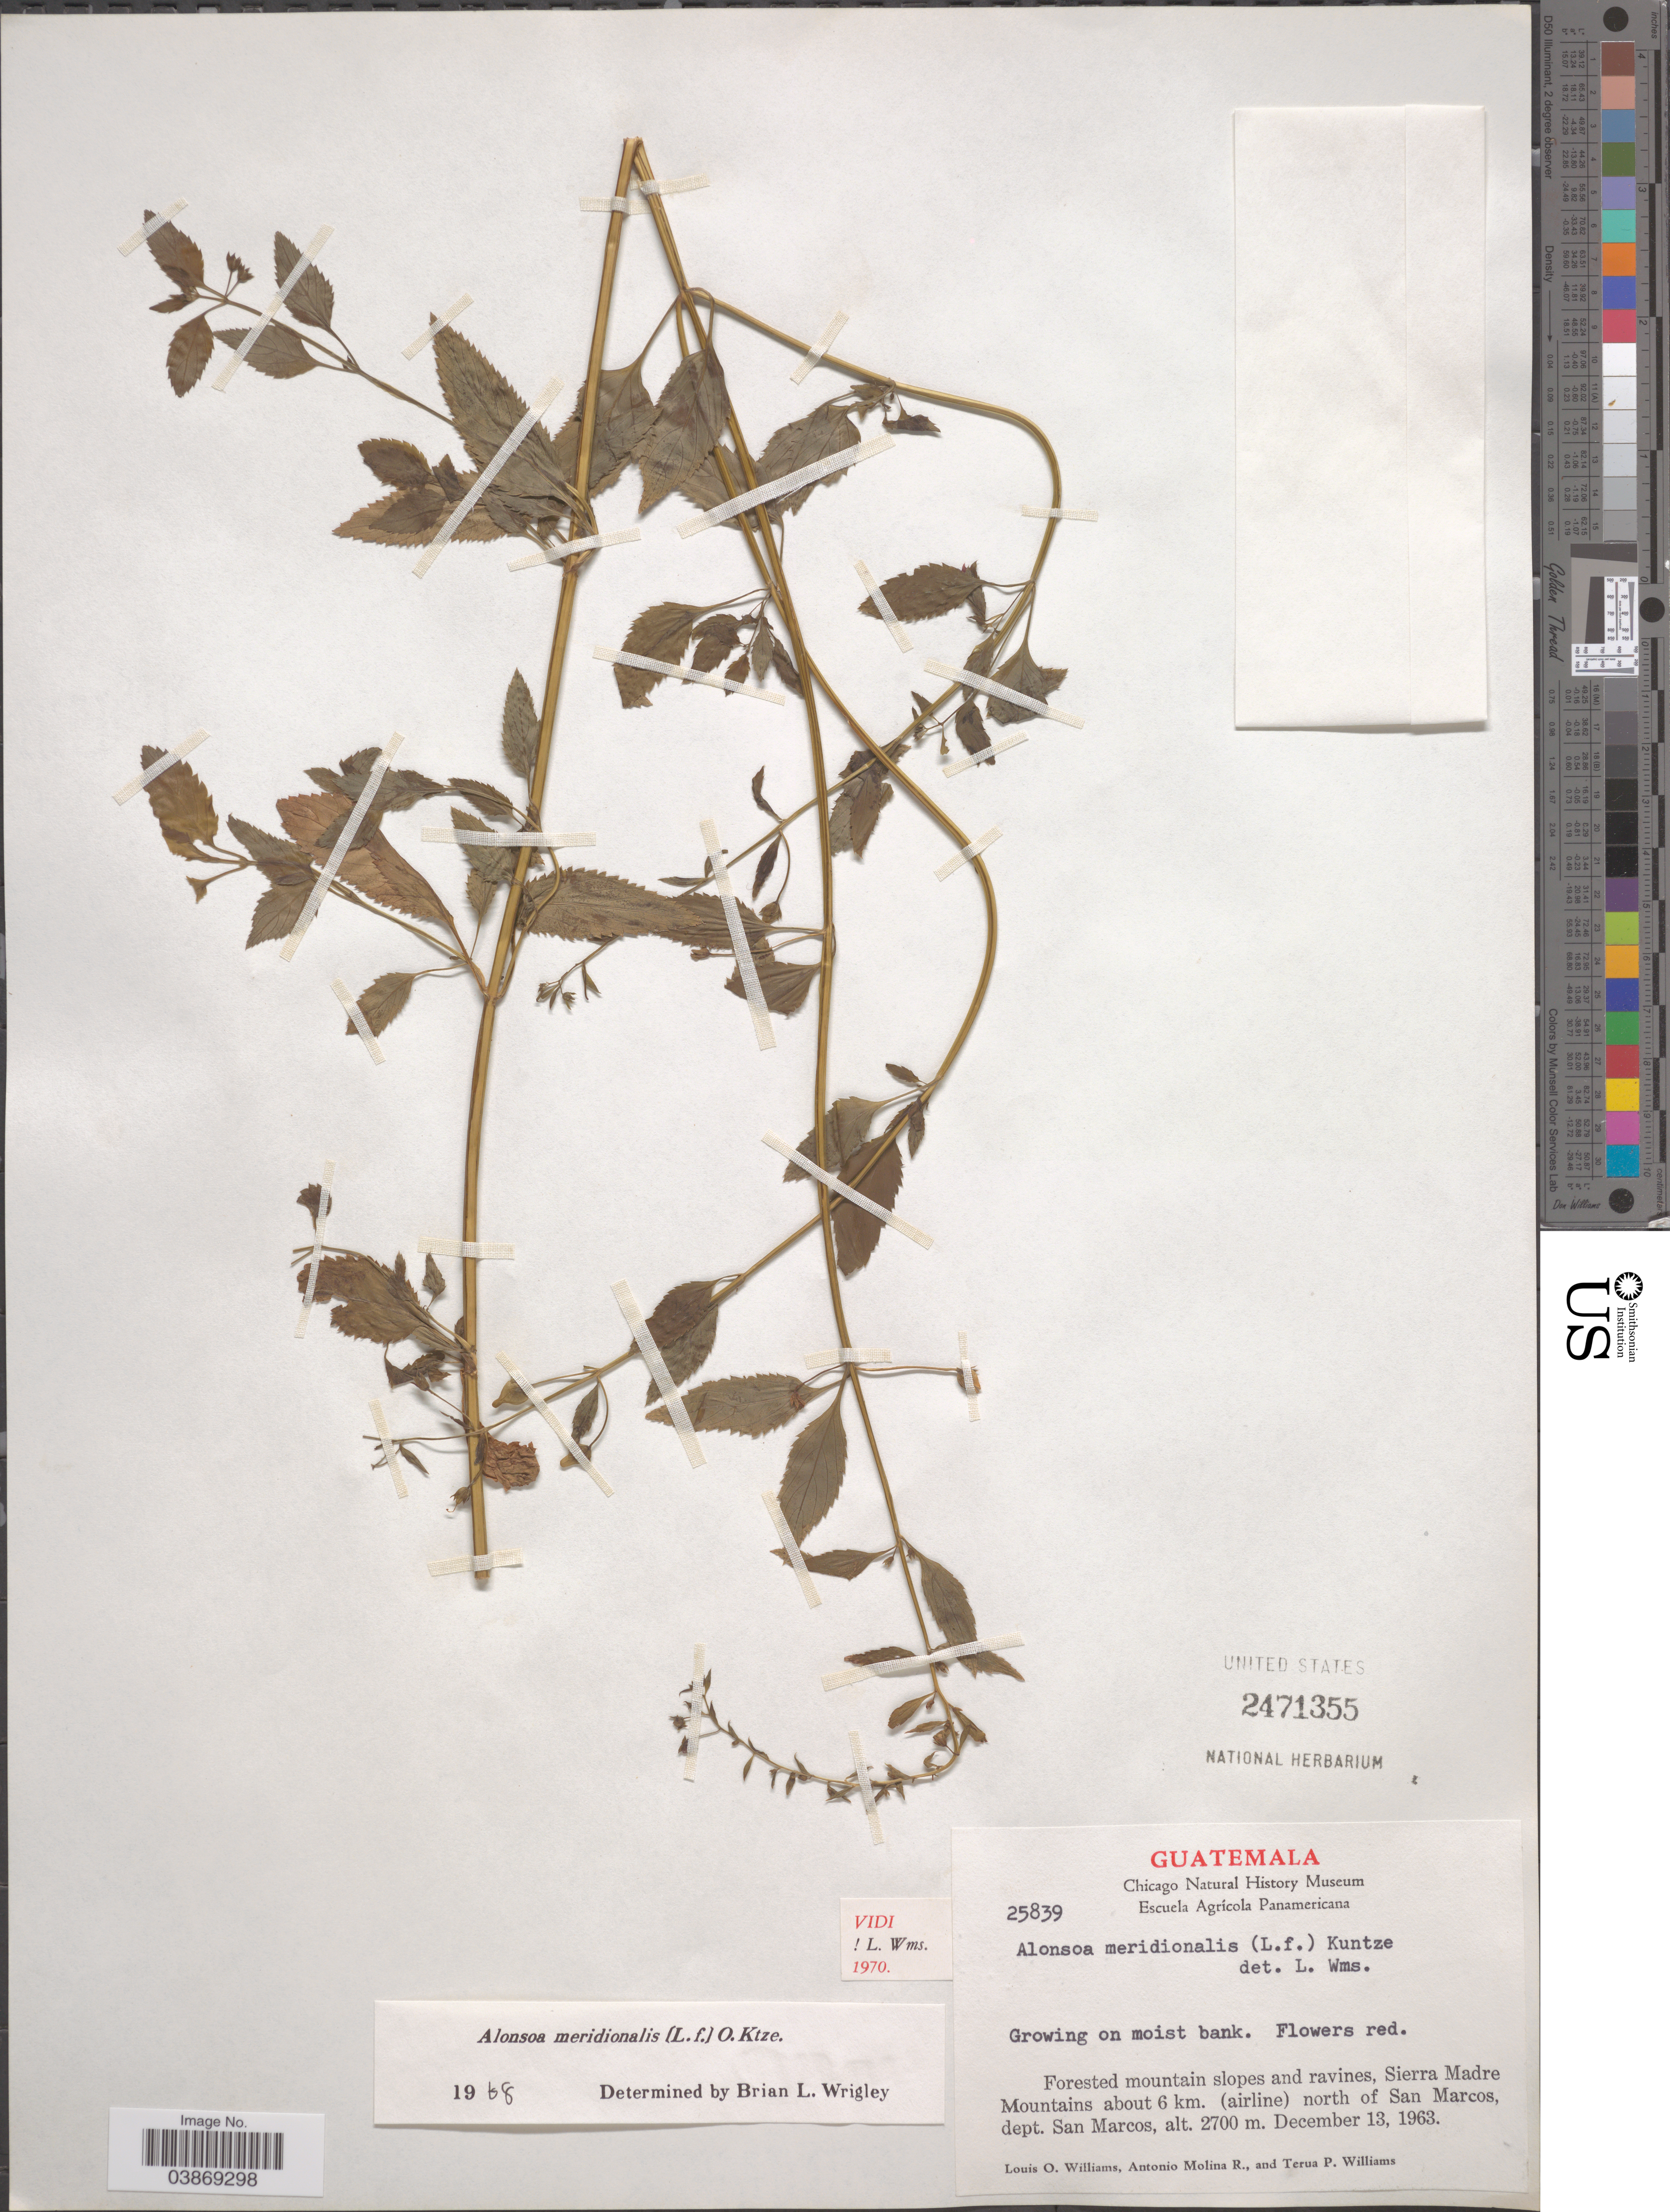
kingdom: Plantae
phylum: Tracheophyta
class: Magnoliopsida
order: Lamiales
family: Scrophulariaceae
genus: Alonsoa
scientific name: Alonsoa meridionalis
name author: (L. f.) Kuntze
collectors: L. O. Williams, A. Molina R. & T. Williams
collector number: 25839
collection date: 1963-12-13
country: Guatemala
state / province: San Marcos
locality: Sierra Madre Mountains about 6 km. (airline) north of San Marcos, dept. San Marcos.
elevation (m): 2700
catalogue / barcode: US 2471355